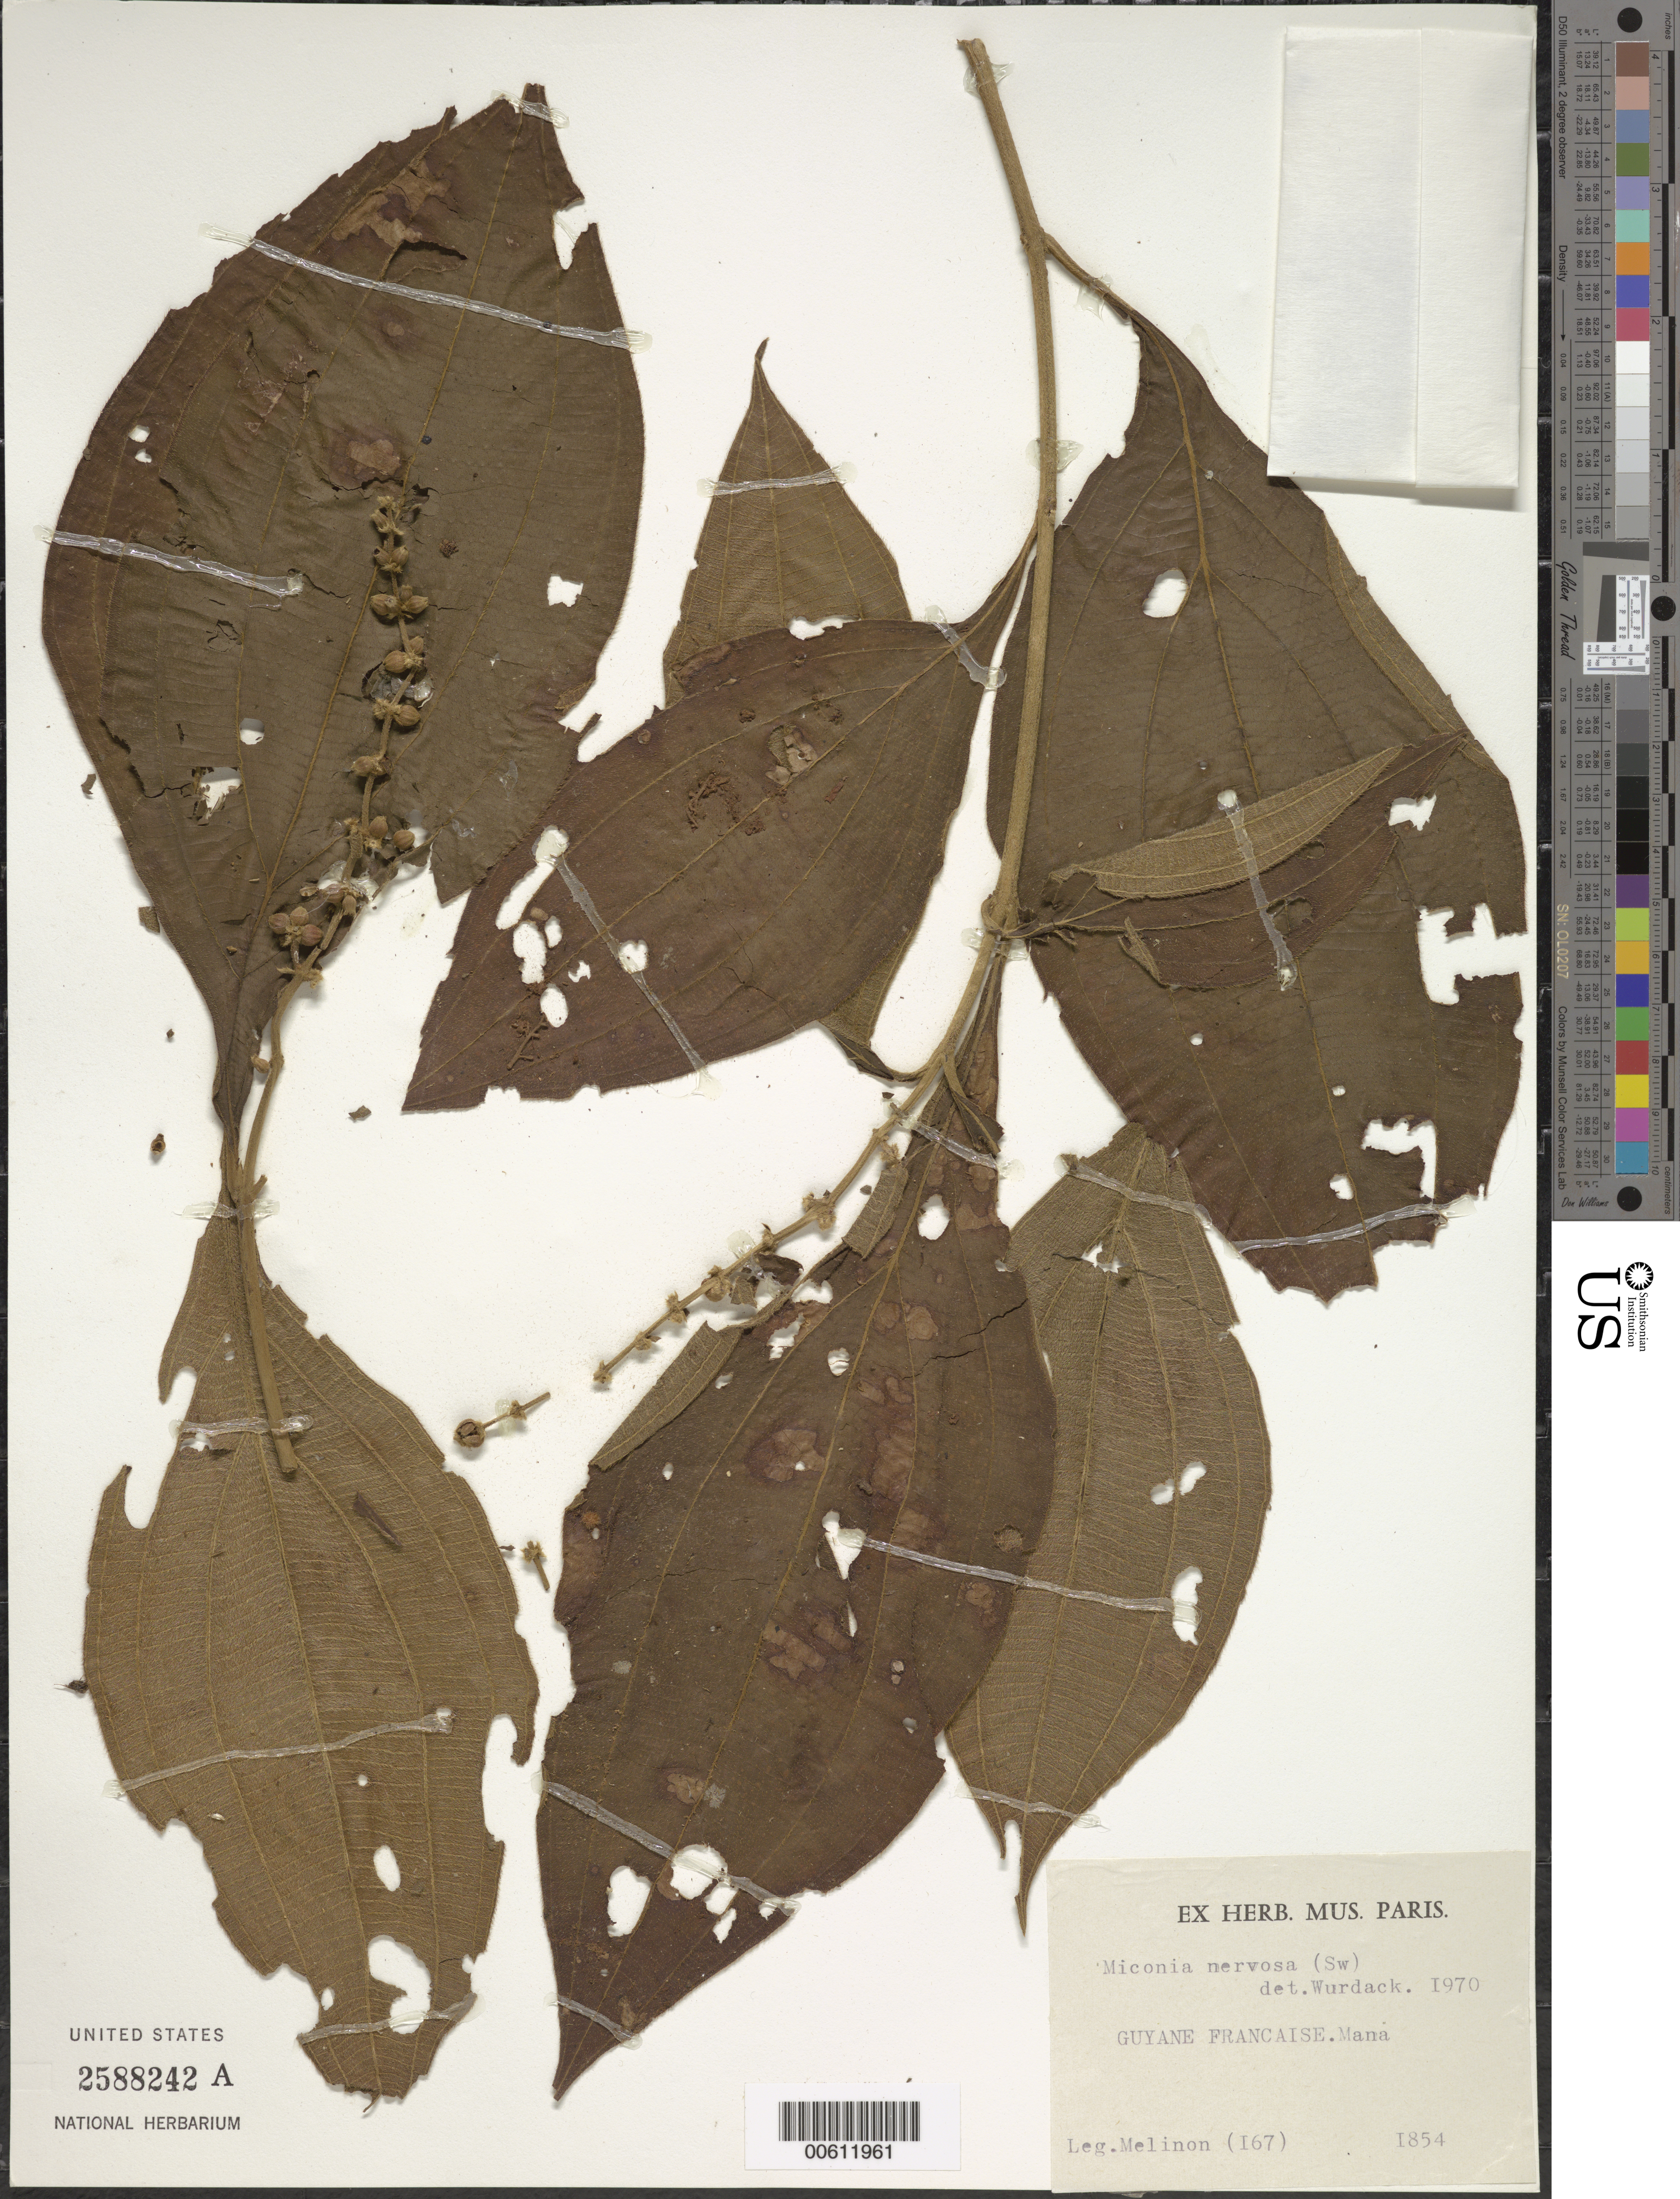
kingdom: Plantae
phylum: Tracheophyta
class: Magnoliopsida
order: Myrtales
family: Melastomataceae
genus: Miconia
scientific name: Miconia nervosa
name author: (Sm.) Triana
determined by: Wurdack, John J., (US), US (UNITED STATES)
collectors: E. Mélinon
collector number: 167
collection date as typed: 1854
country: French Guiana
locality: Mana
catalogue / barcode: US 2588242A